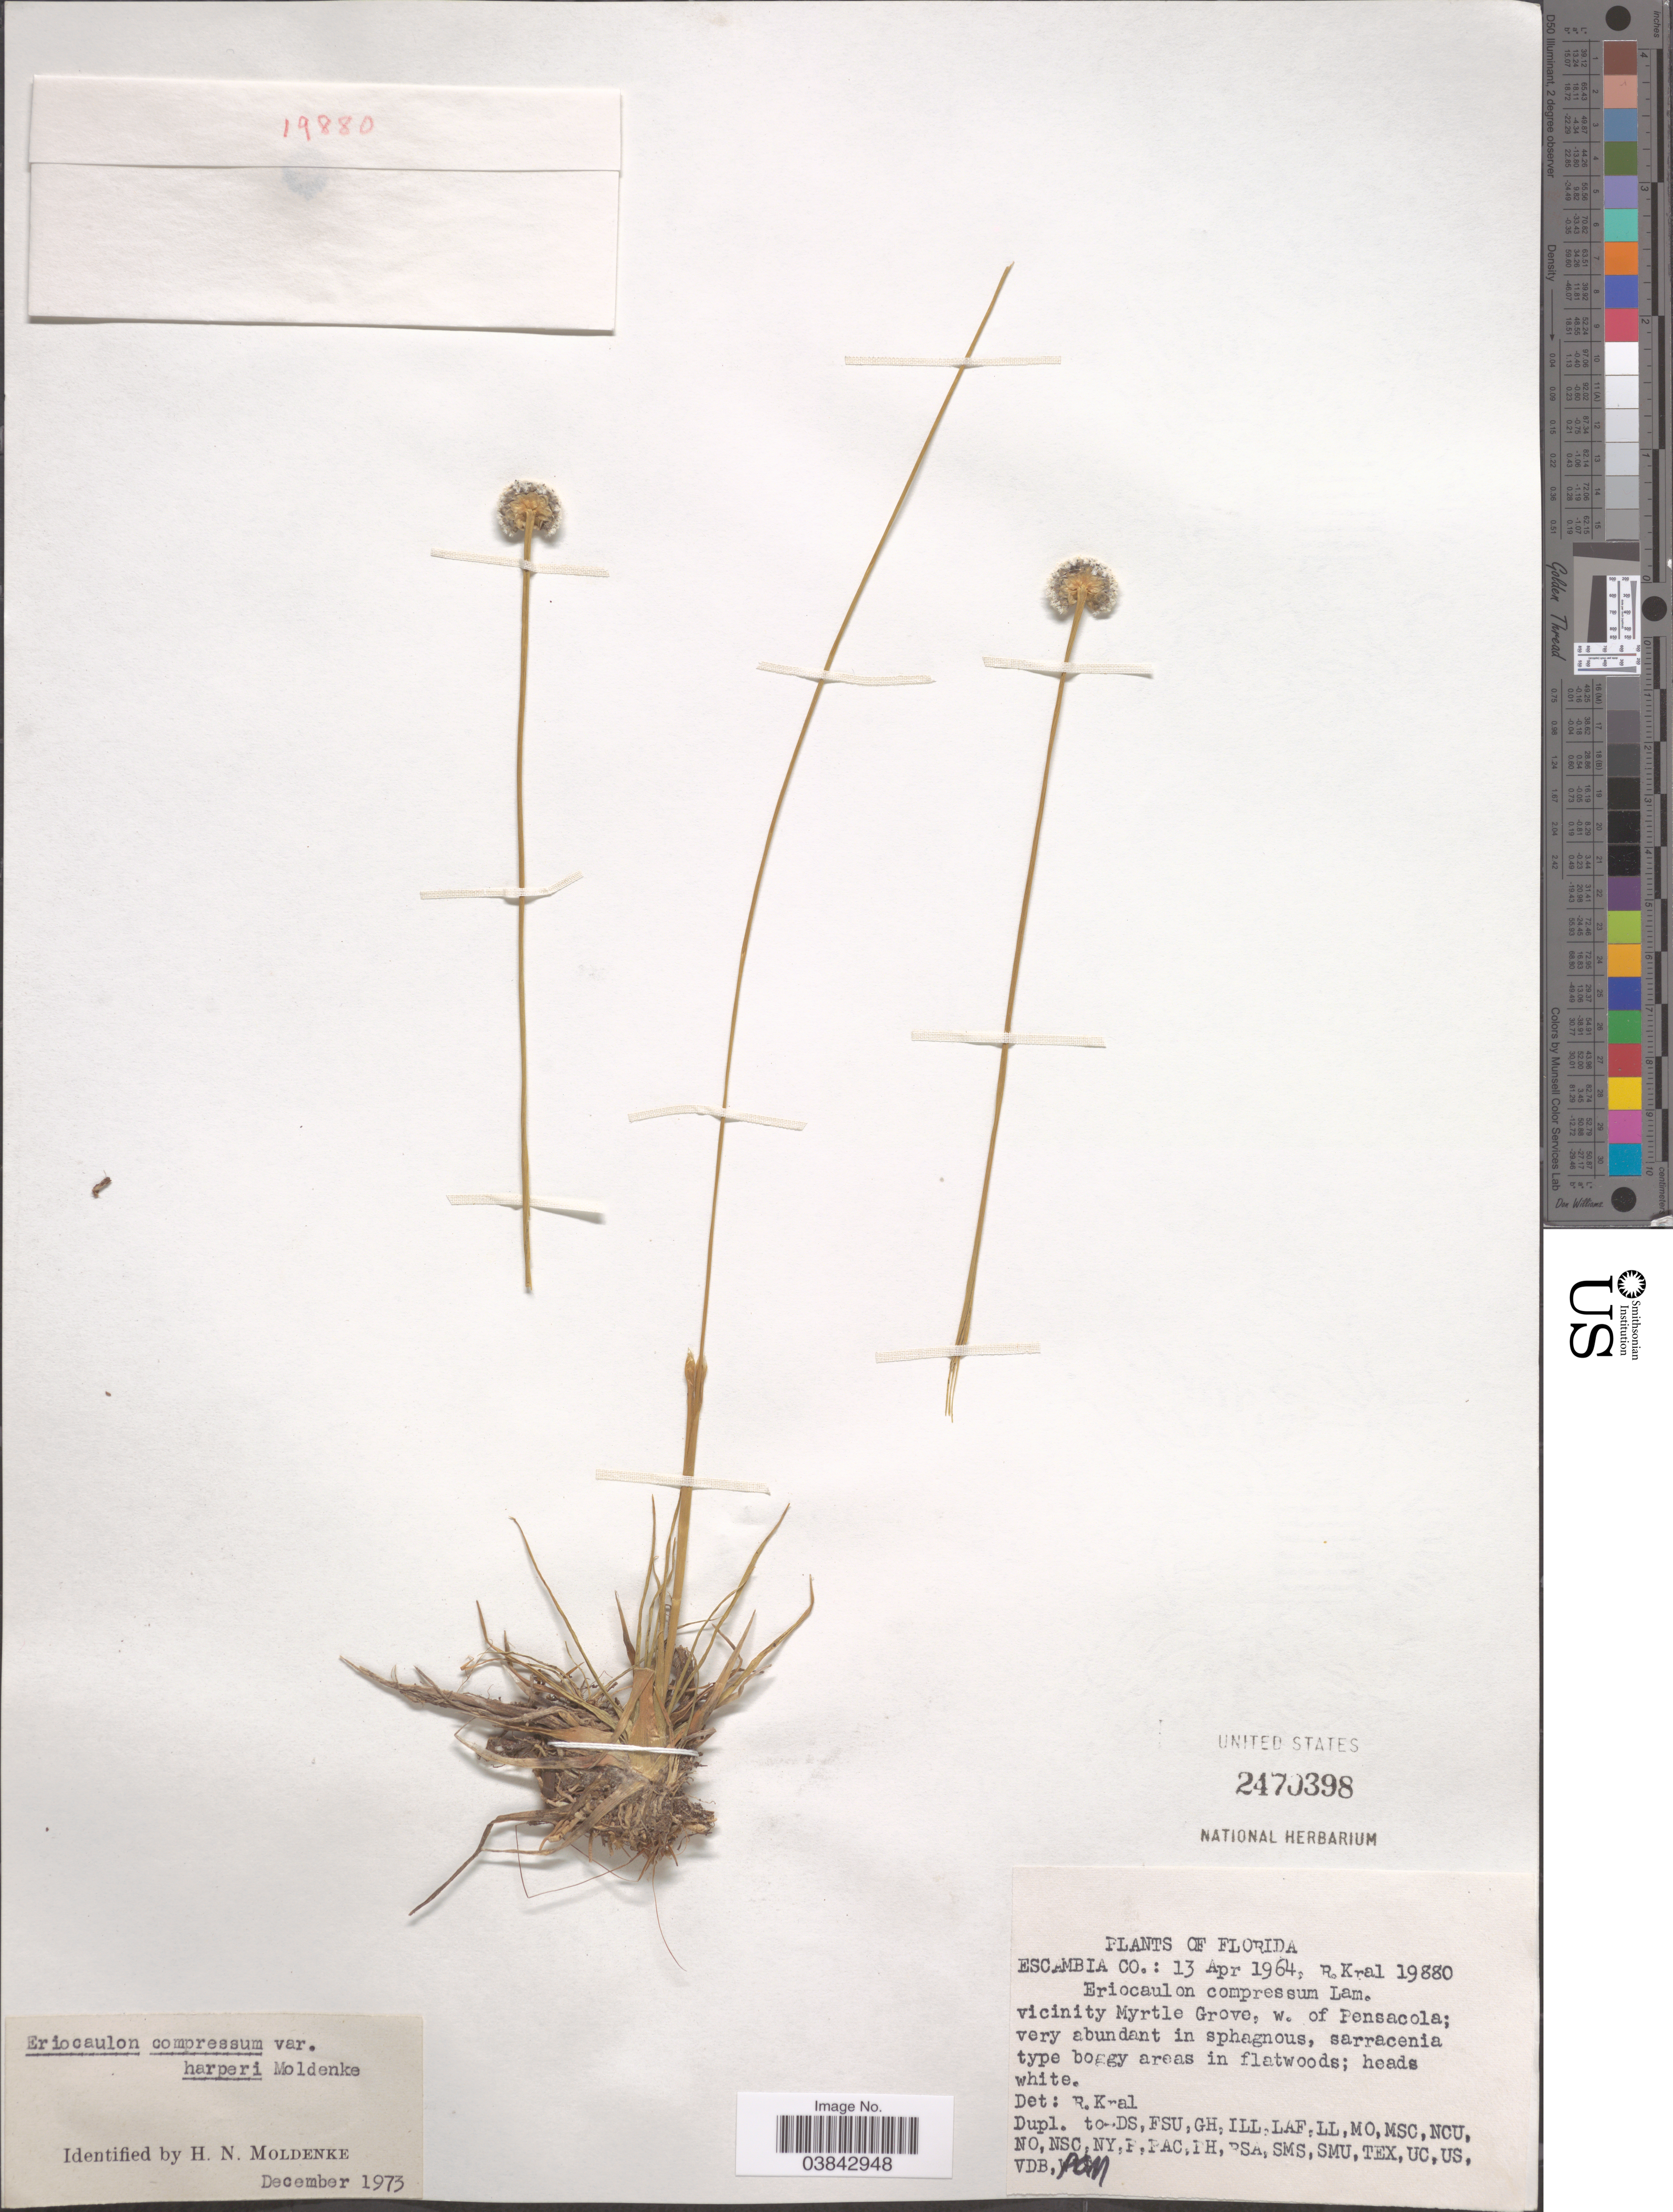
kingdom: Plantae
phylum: Tracheophyta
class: Liliopsida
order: Poales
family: Eriocaulaceae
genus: Eriocaulon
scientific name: Eriocaulon compressum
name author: Lam.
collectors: R. Kral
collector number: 19880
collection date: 1964-04-13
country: United States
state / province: Florida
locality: Escambia Co. Vicinity of Myrtle Grove, w. of Pensacola.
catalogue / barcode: US 2470398